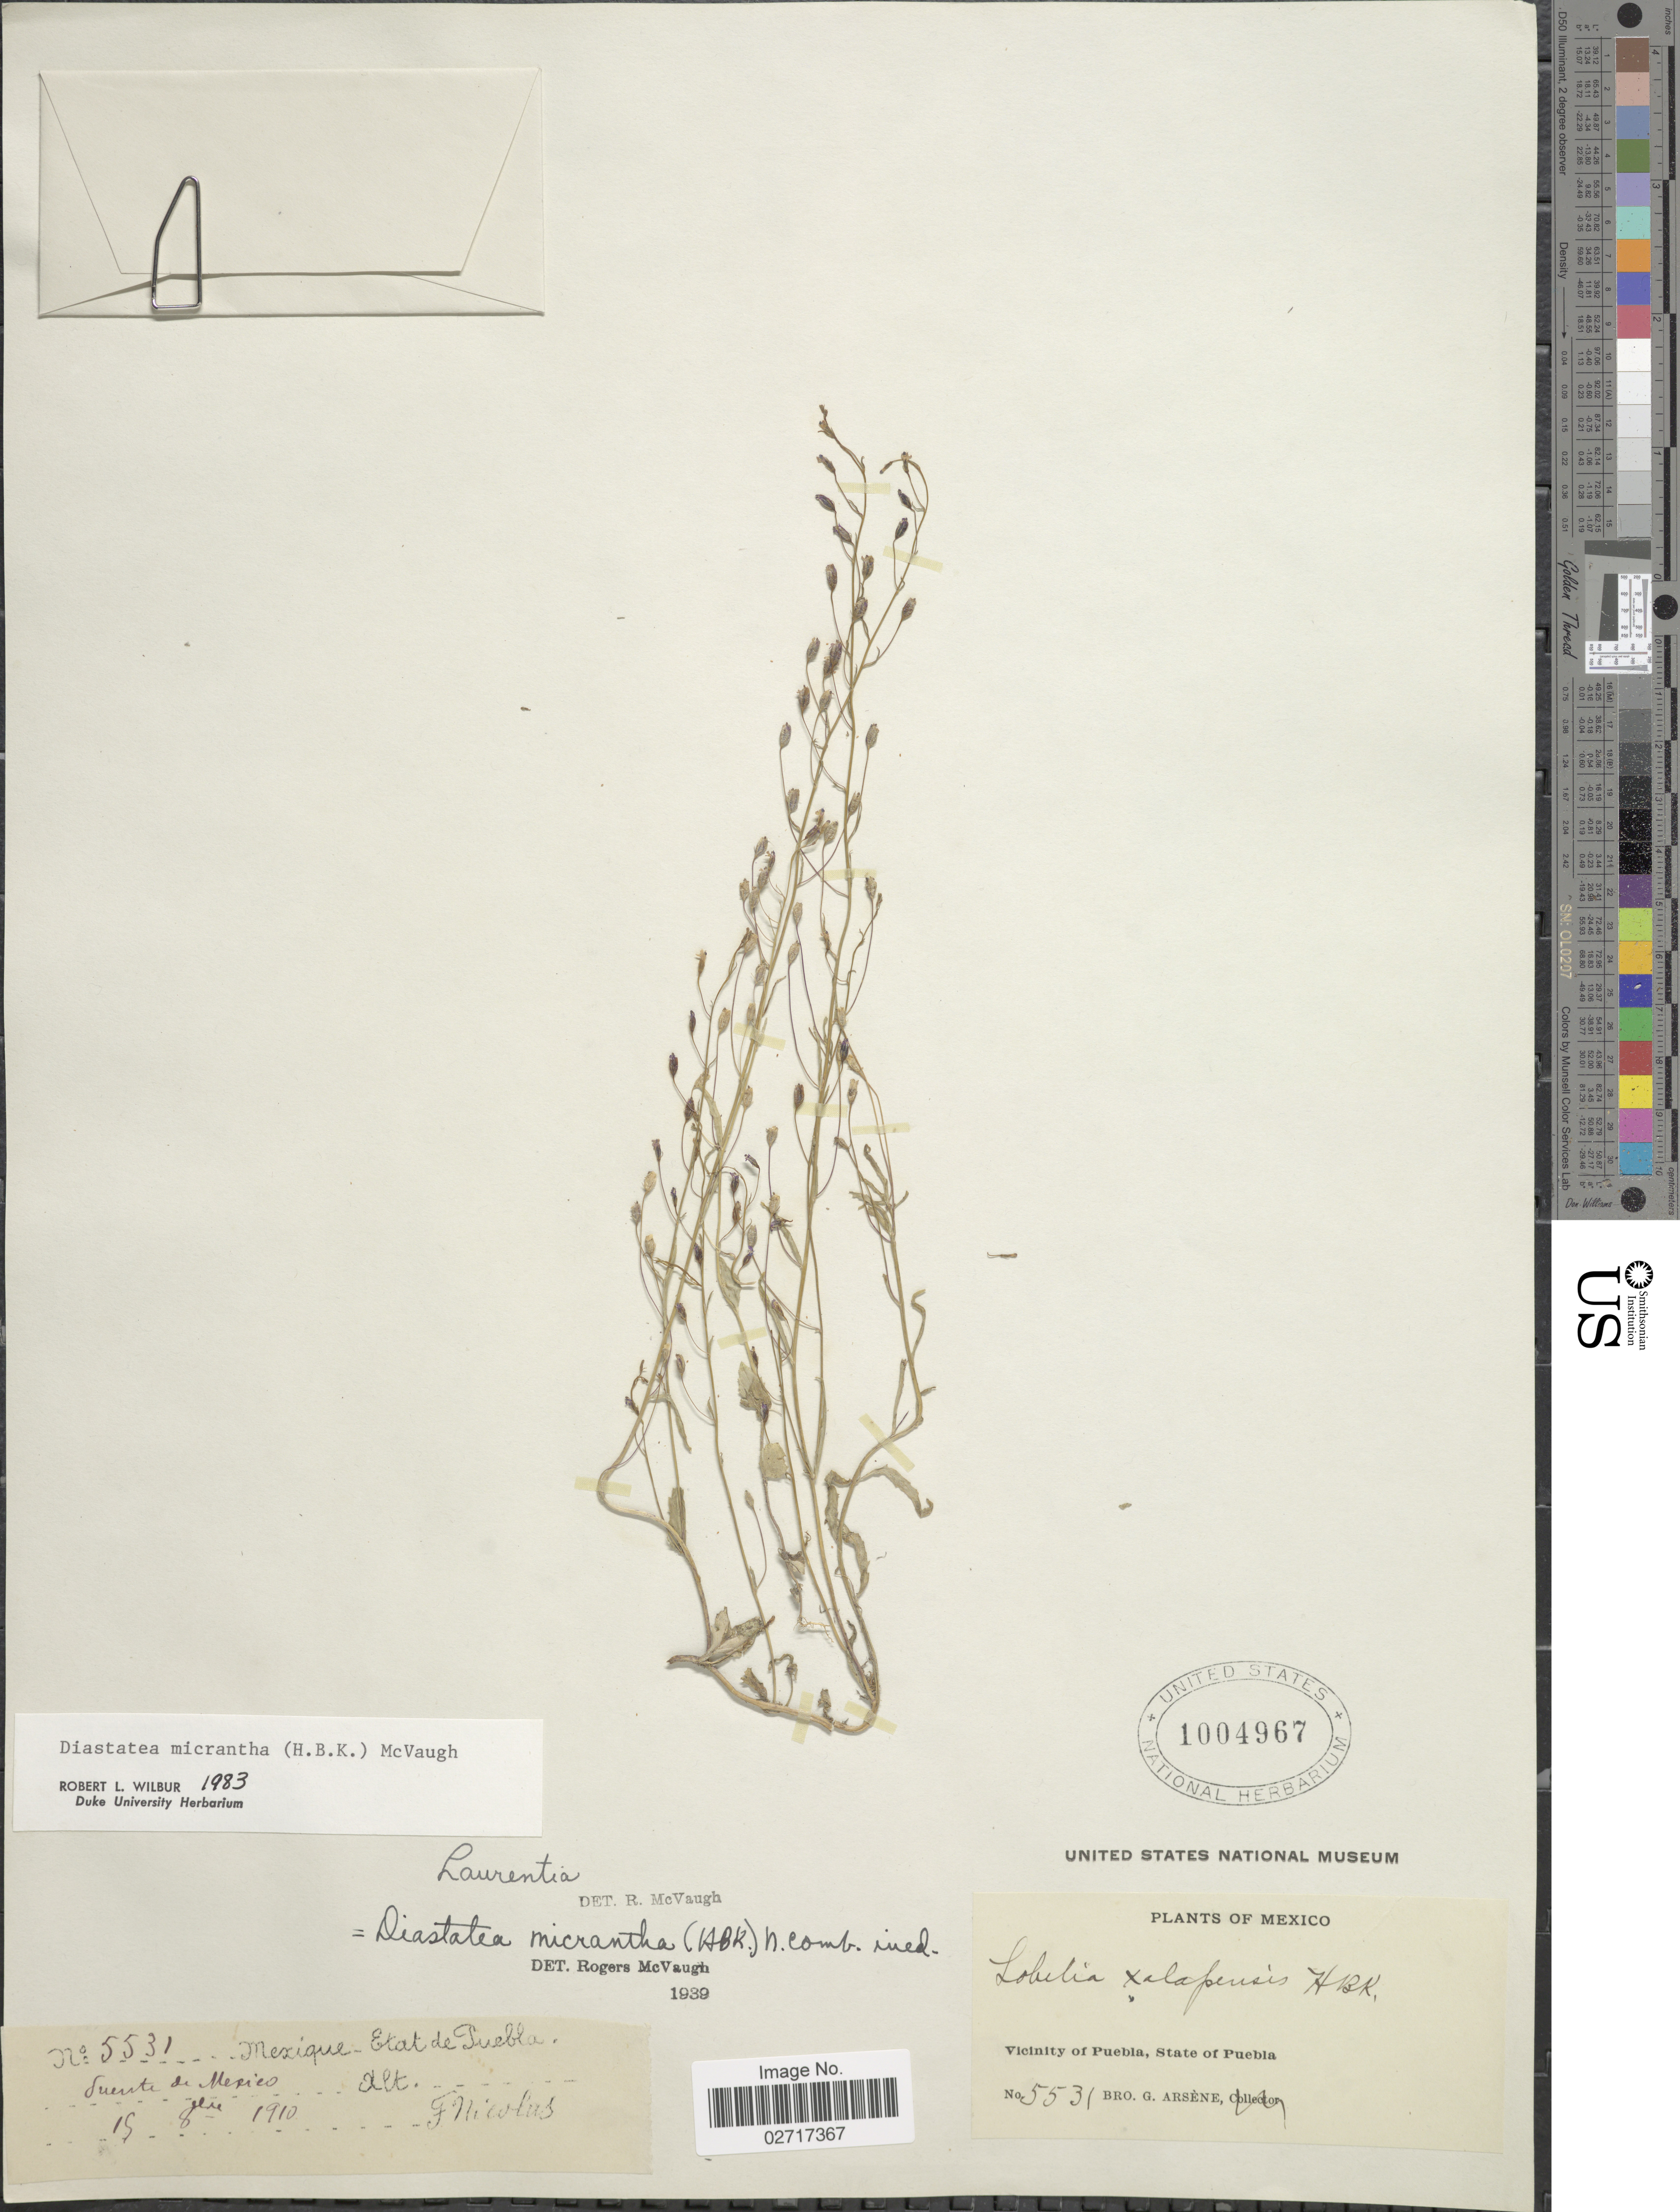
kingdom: Plantae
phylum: Tracheophyta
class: Magnoliopsida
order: Asterales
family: Campanulaceae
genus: Diastatea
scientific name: Diastatea micrantha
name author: (Kunth) McVaugh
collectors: F. Nicolas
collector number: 5531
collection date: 1910-10-15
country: Mexico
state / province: Puebla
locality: Fuente de Mexico. Vicinity of Puebla.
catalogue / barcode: US 1004967